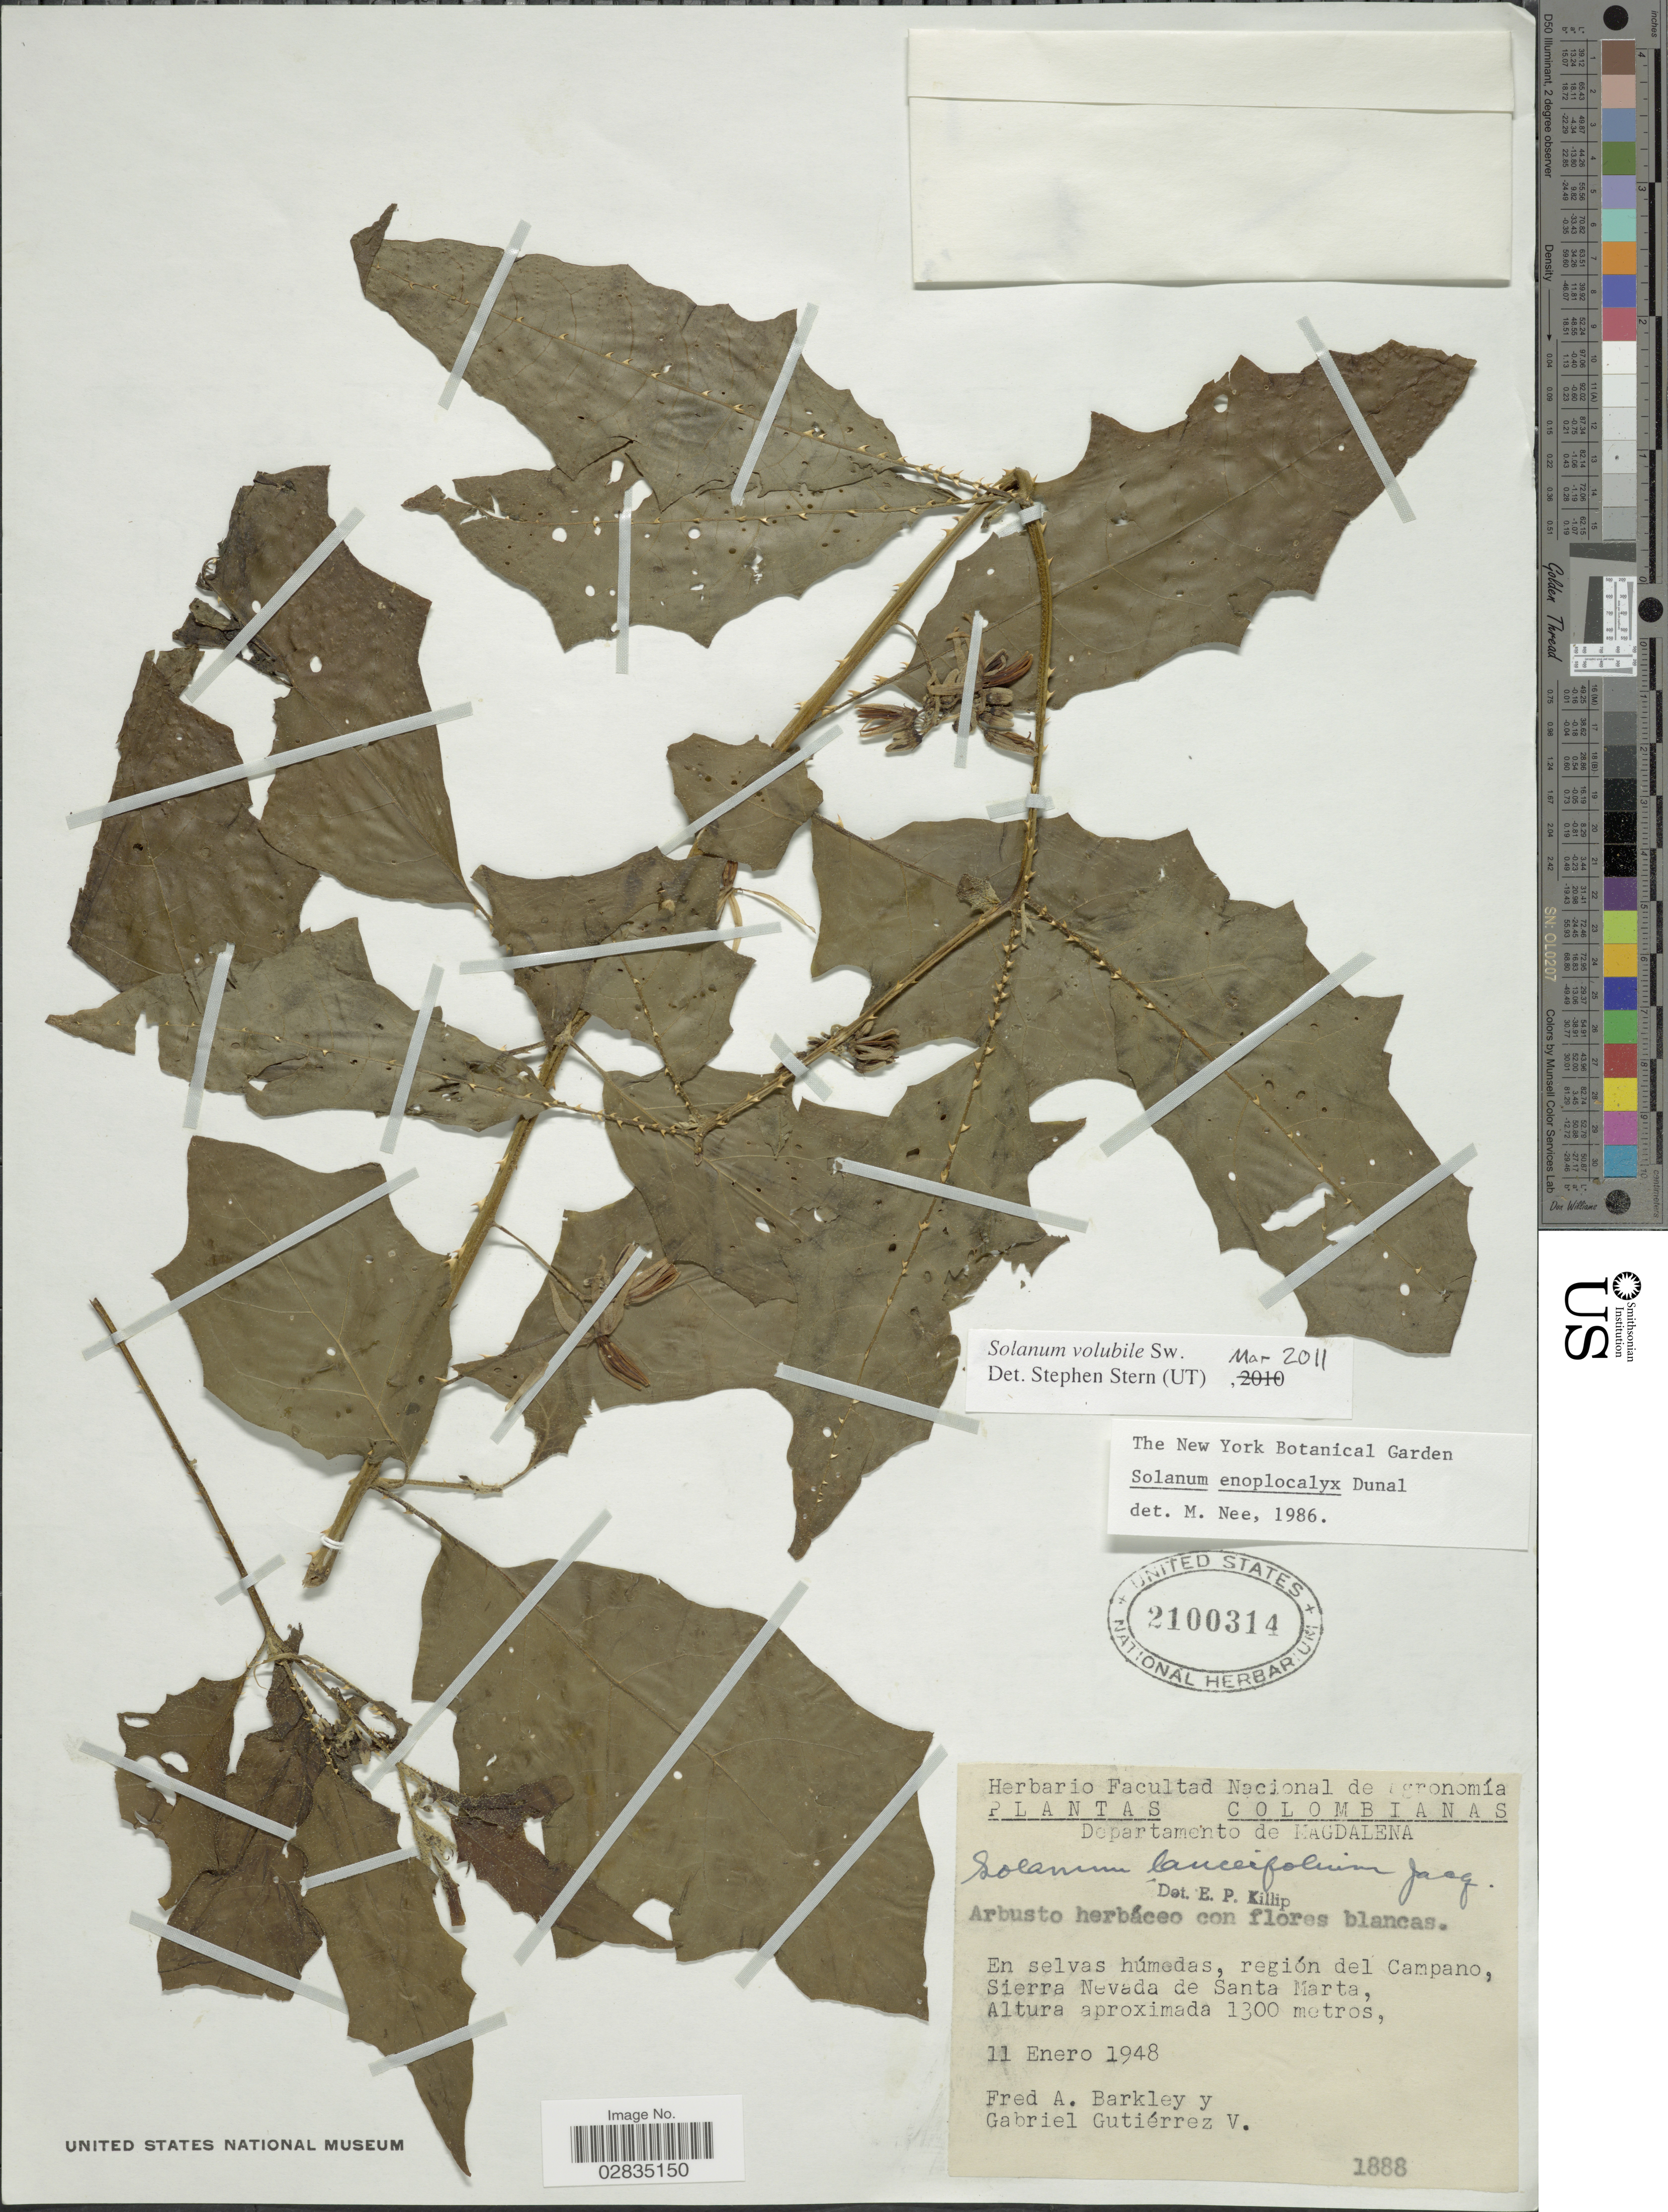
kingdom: Plantae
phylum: Tracheophyta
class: Magnoliopsida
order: Solanales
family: Solanaceae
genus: Solanum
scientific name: Solanum volubile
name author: Sw.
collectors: F. A. Barkley & G. Gutiérrez V.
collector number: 1888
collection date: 1948-01-11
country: Colombia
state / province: Magdalena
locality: Departamento de Magdalena, región del Campano, Sierra Nevada de Santa Marta.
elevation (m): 1300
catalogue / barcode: US 2100314